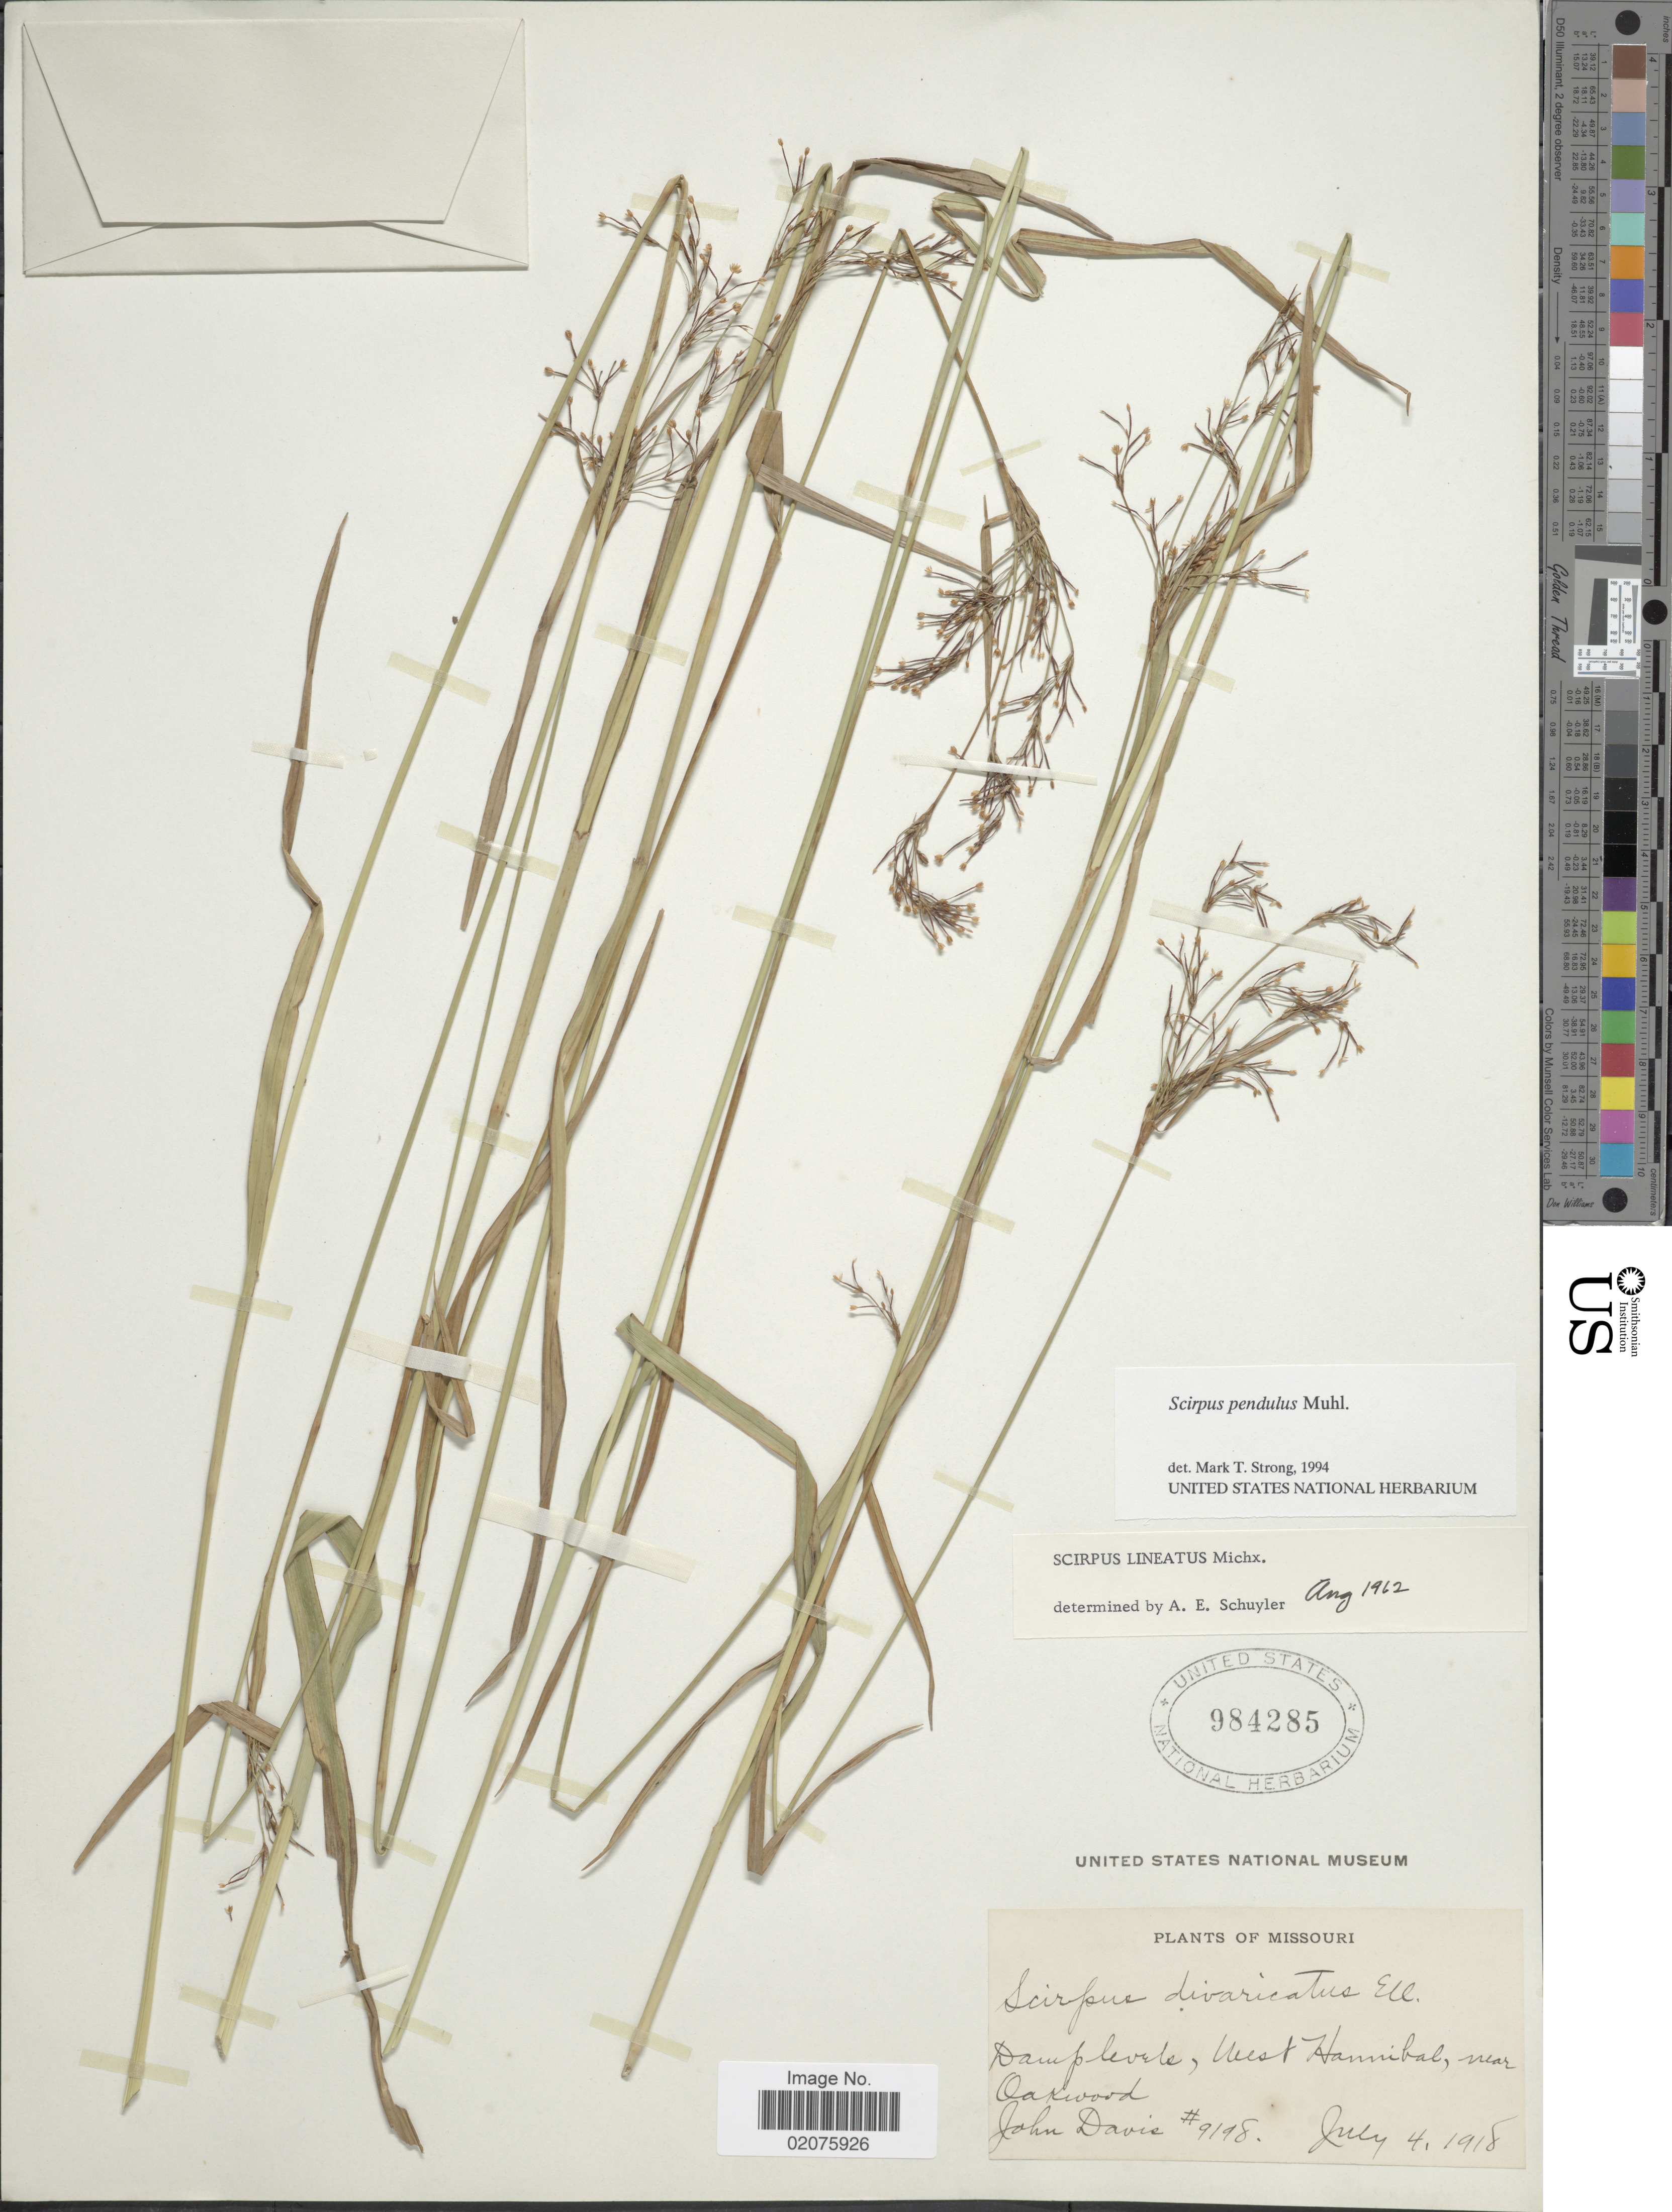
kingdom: Plantae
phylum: Tracheophyta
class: Liliopsida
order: Poales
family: Cyperaceae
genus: Scirpus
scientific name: Scirpus pendulus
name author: Muhl.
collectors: J. Davis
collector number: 9198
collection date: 1918-07-04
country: United States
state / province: Missouri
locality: Damp levels, West Hannibal, near Oakwood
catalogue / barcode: US 984285